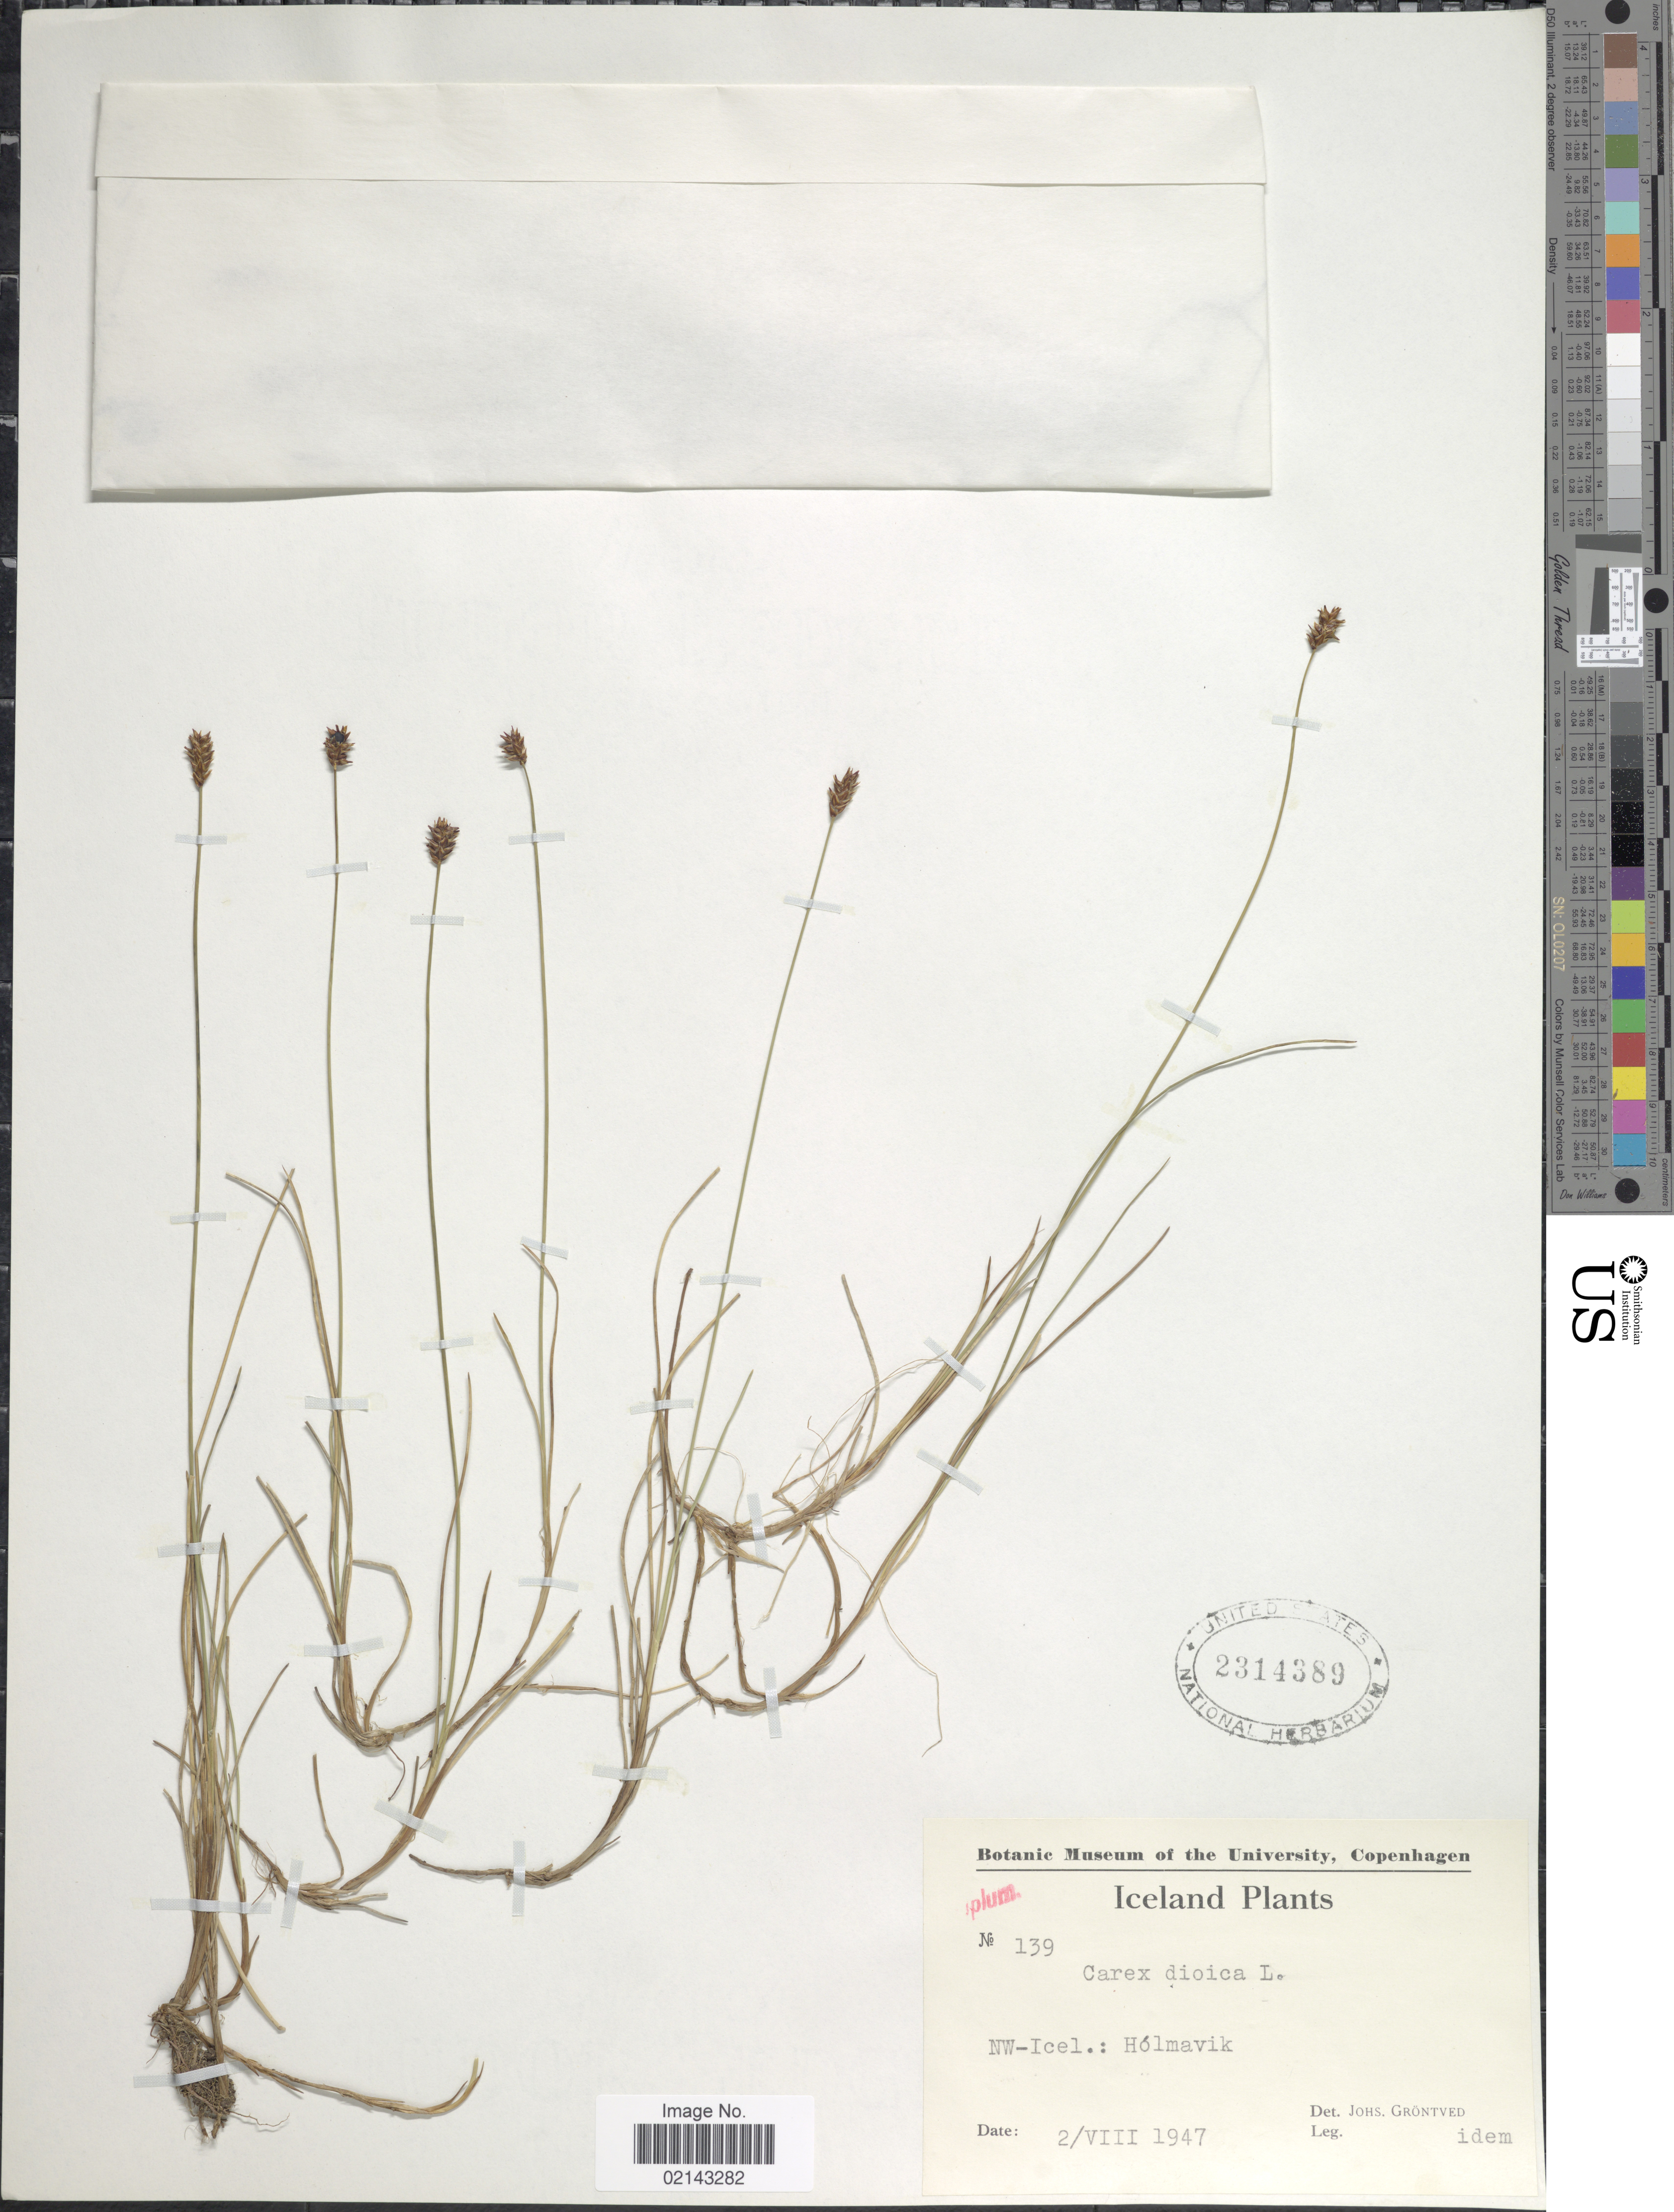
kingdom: Plantae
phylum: Tracheophyta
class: Liliopsida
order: Poales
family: Cyperaceae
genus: Carex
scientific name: Carex dioica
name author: L.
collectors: J. Gröntved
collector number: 139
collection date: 1947-08-02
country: Iceland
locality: NW-Icel.: Hólmavik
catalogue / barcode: US 2314389